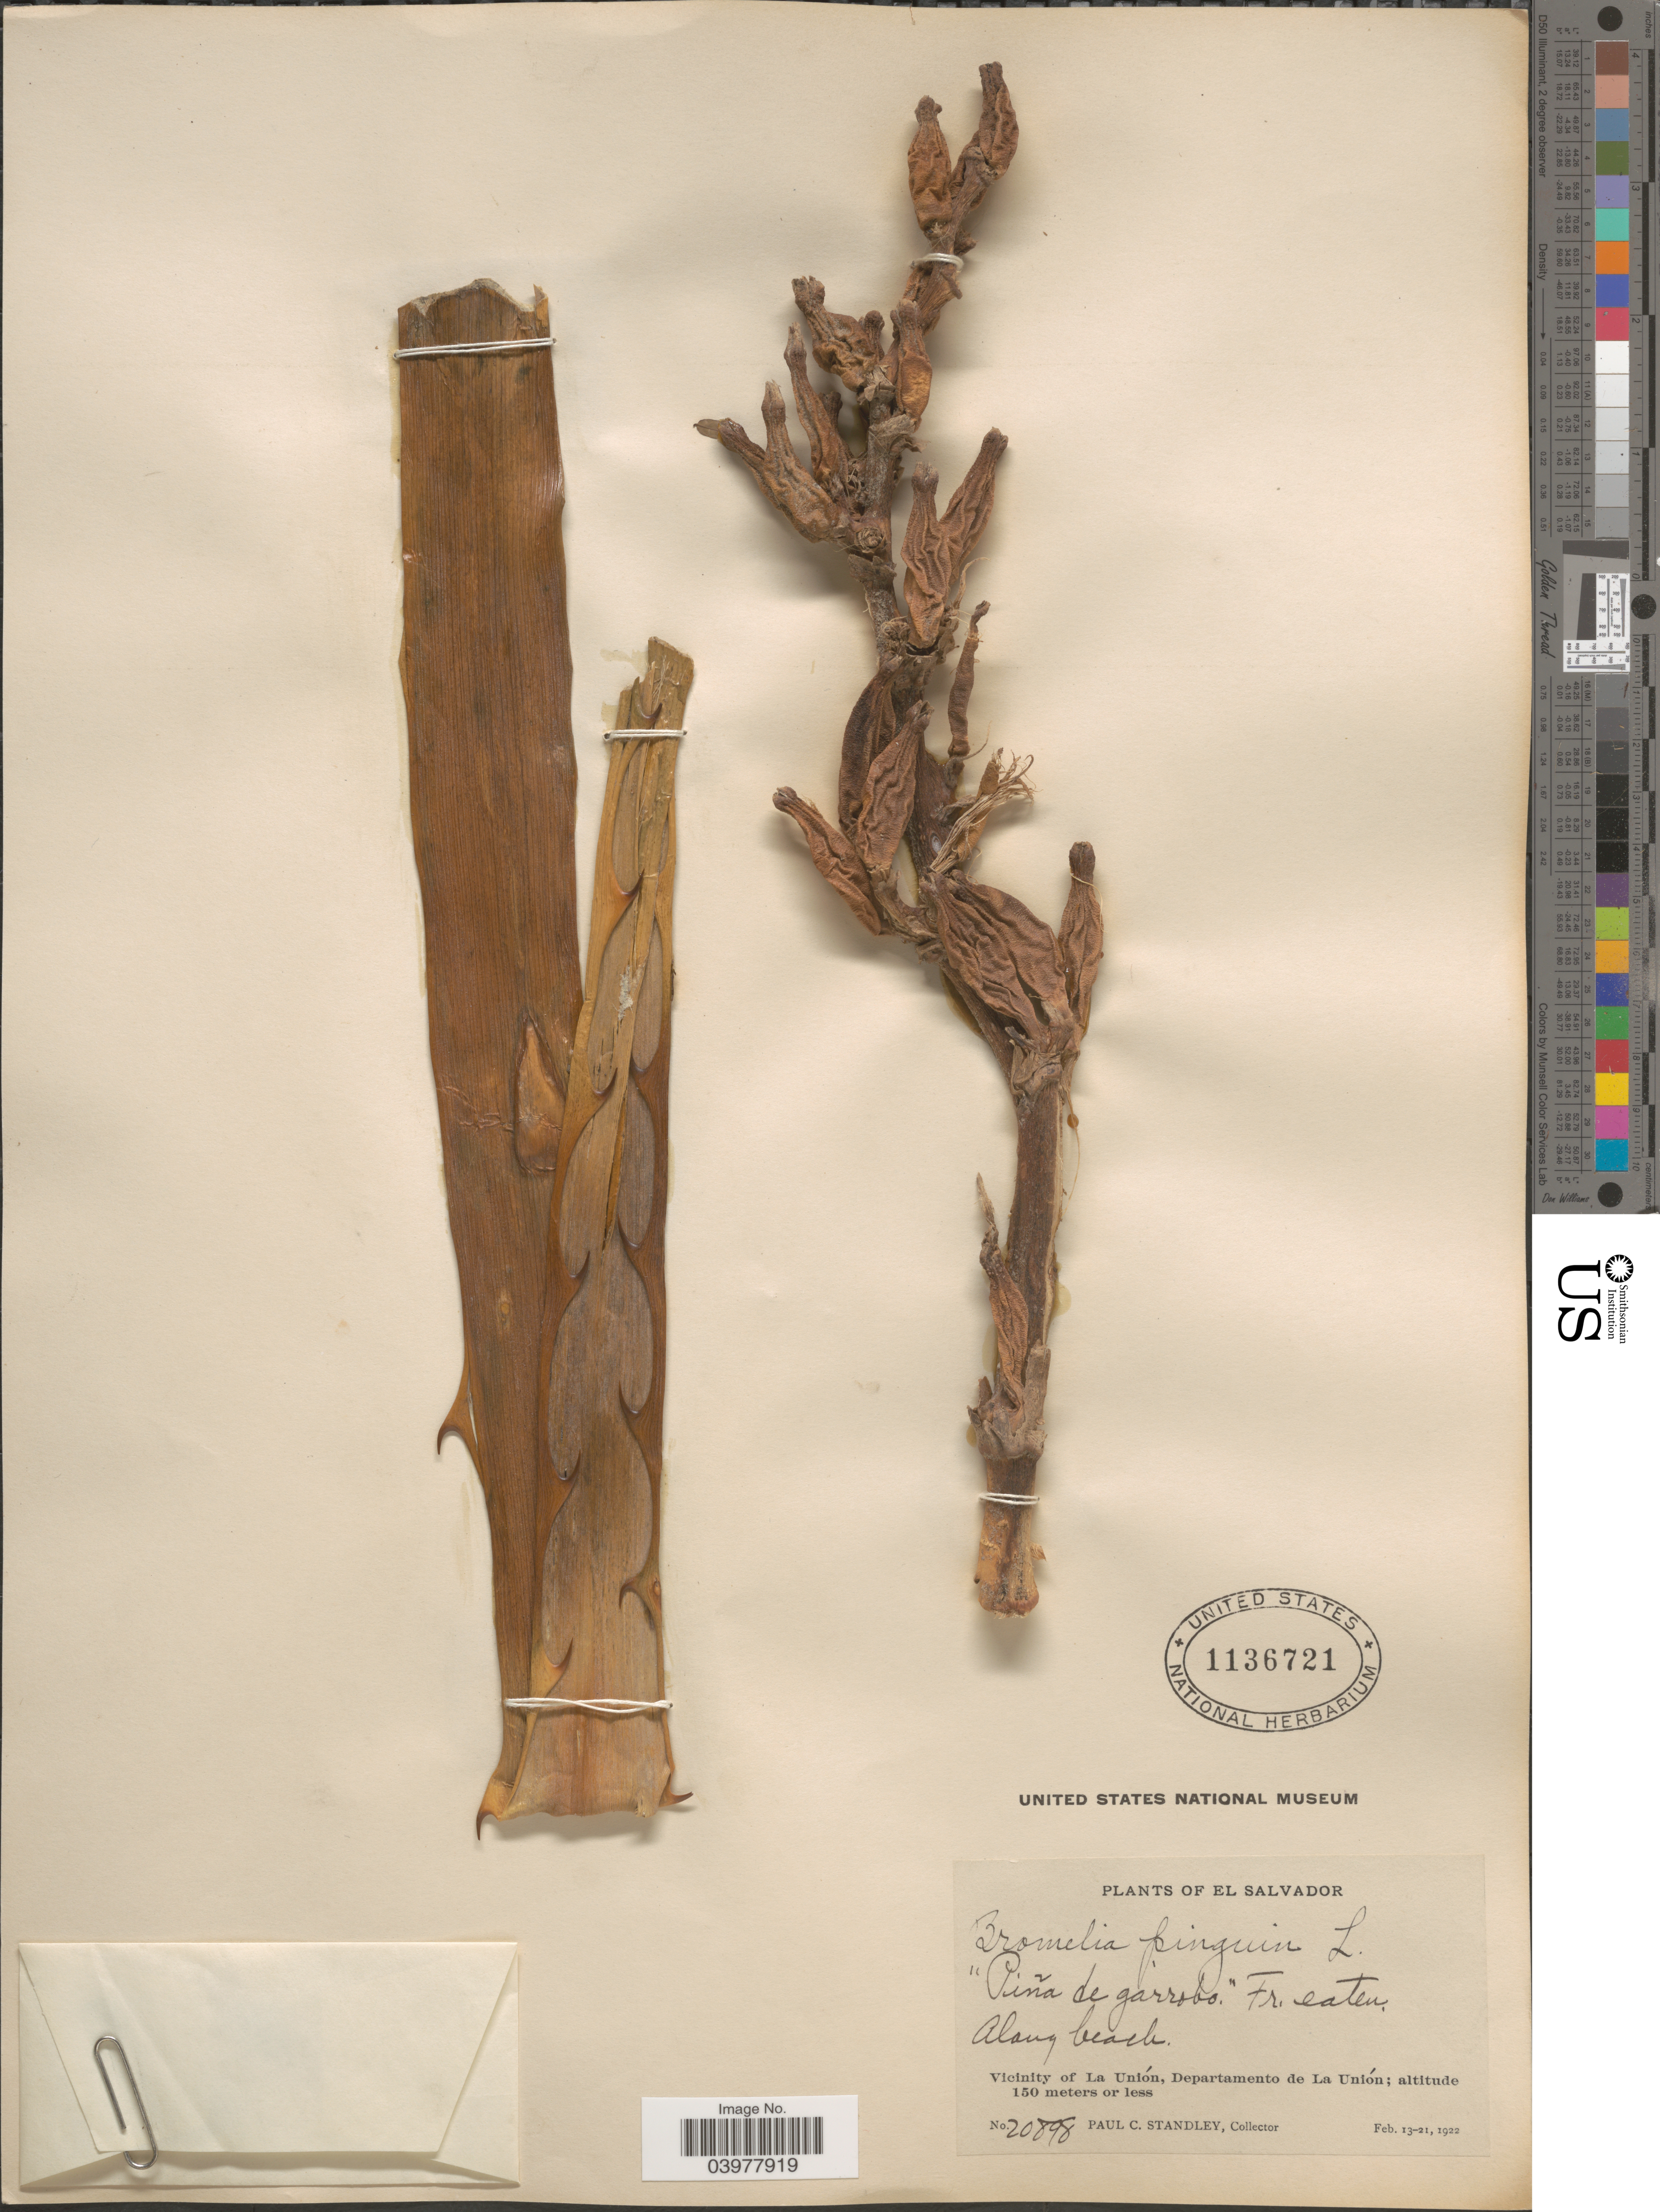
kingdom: Plantae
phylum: Tracheophyta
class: Liliopsida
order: Poales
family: Bromeliaceae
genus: Bromelia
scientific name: Bromelia pinguin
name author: L.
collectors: P. C. Standley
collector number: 20898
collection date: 1922-02-13/1922-02-21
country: El Salvador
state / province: La Union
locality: Vicinity of La Unión. Departamento de La Unión.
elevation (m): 150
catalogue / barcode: US 1136721